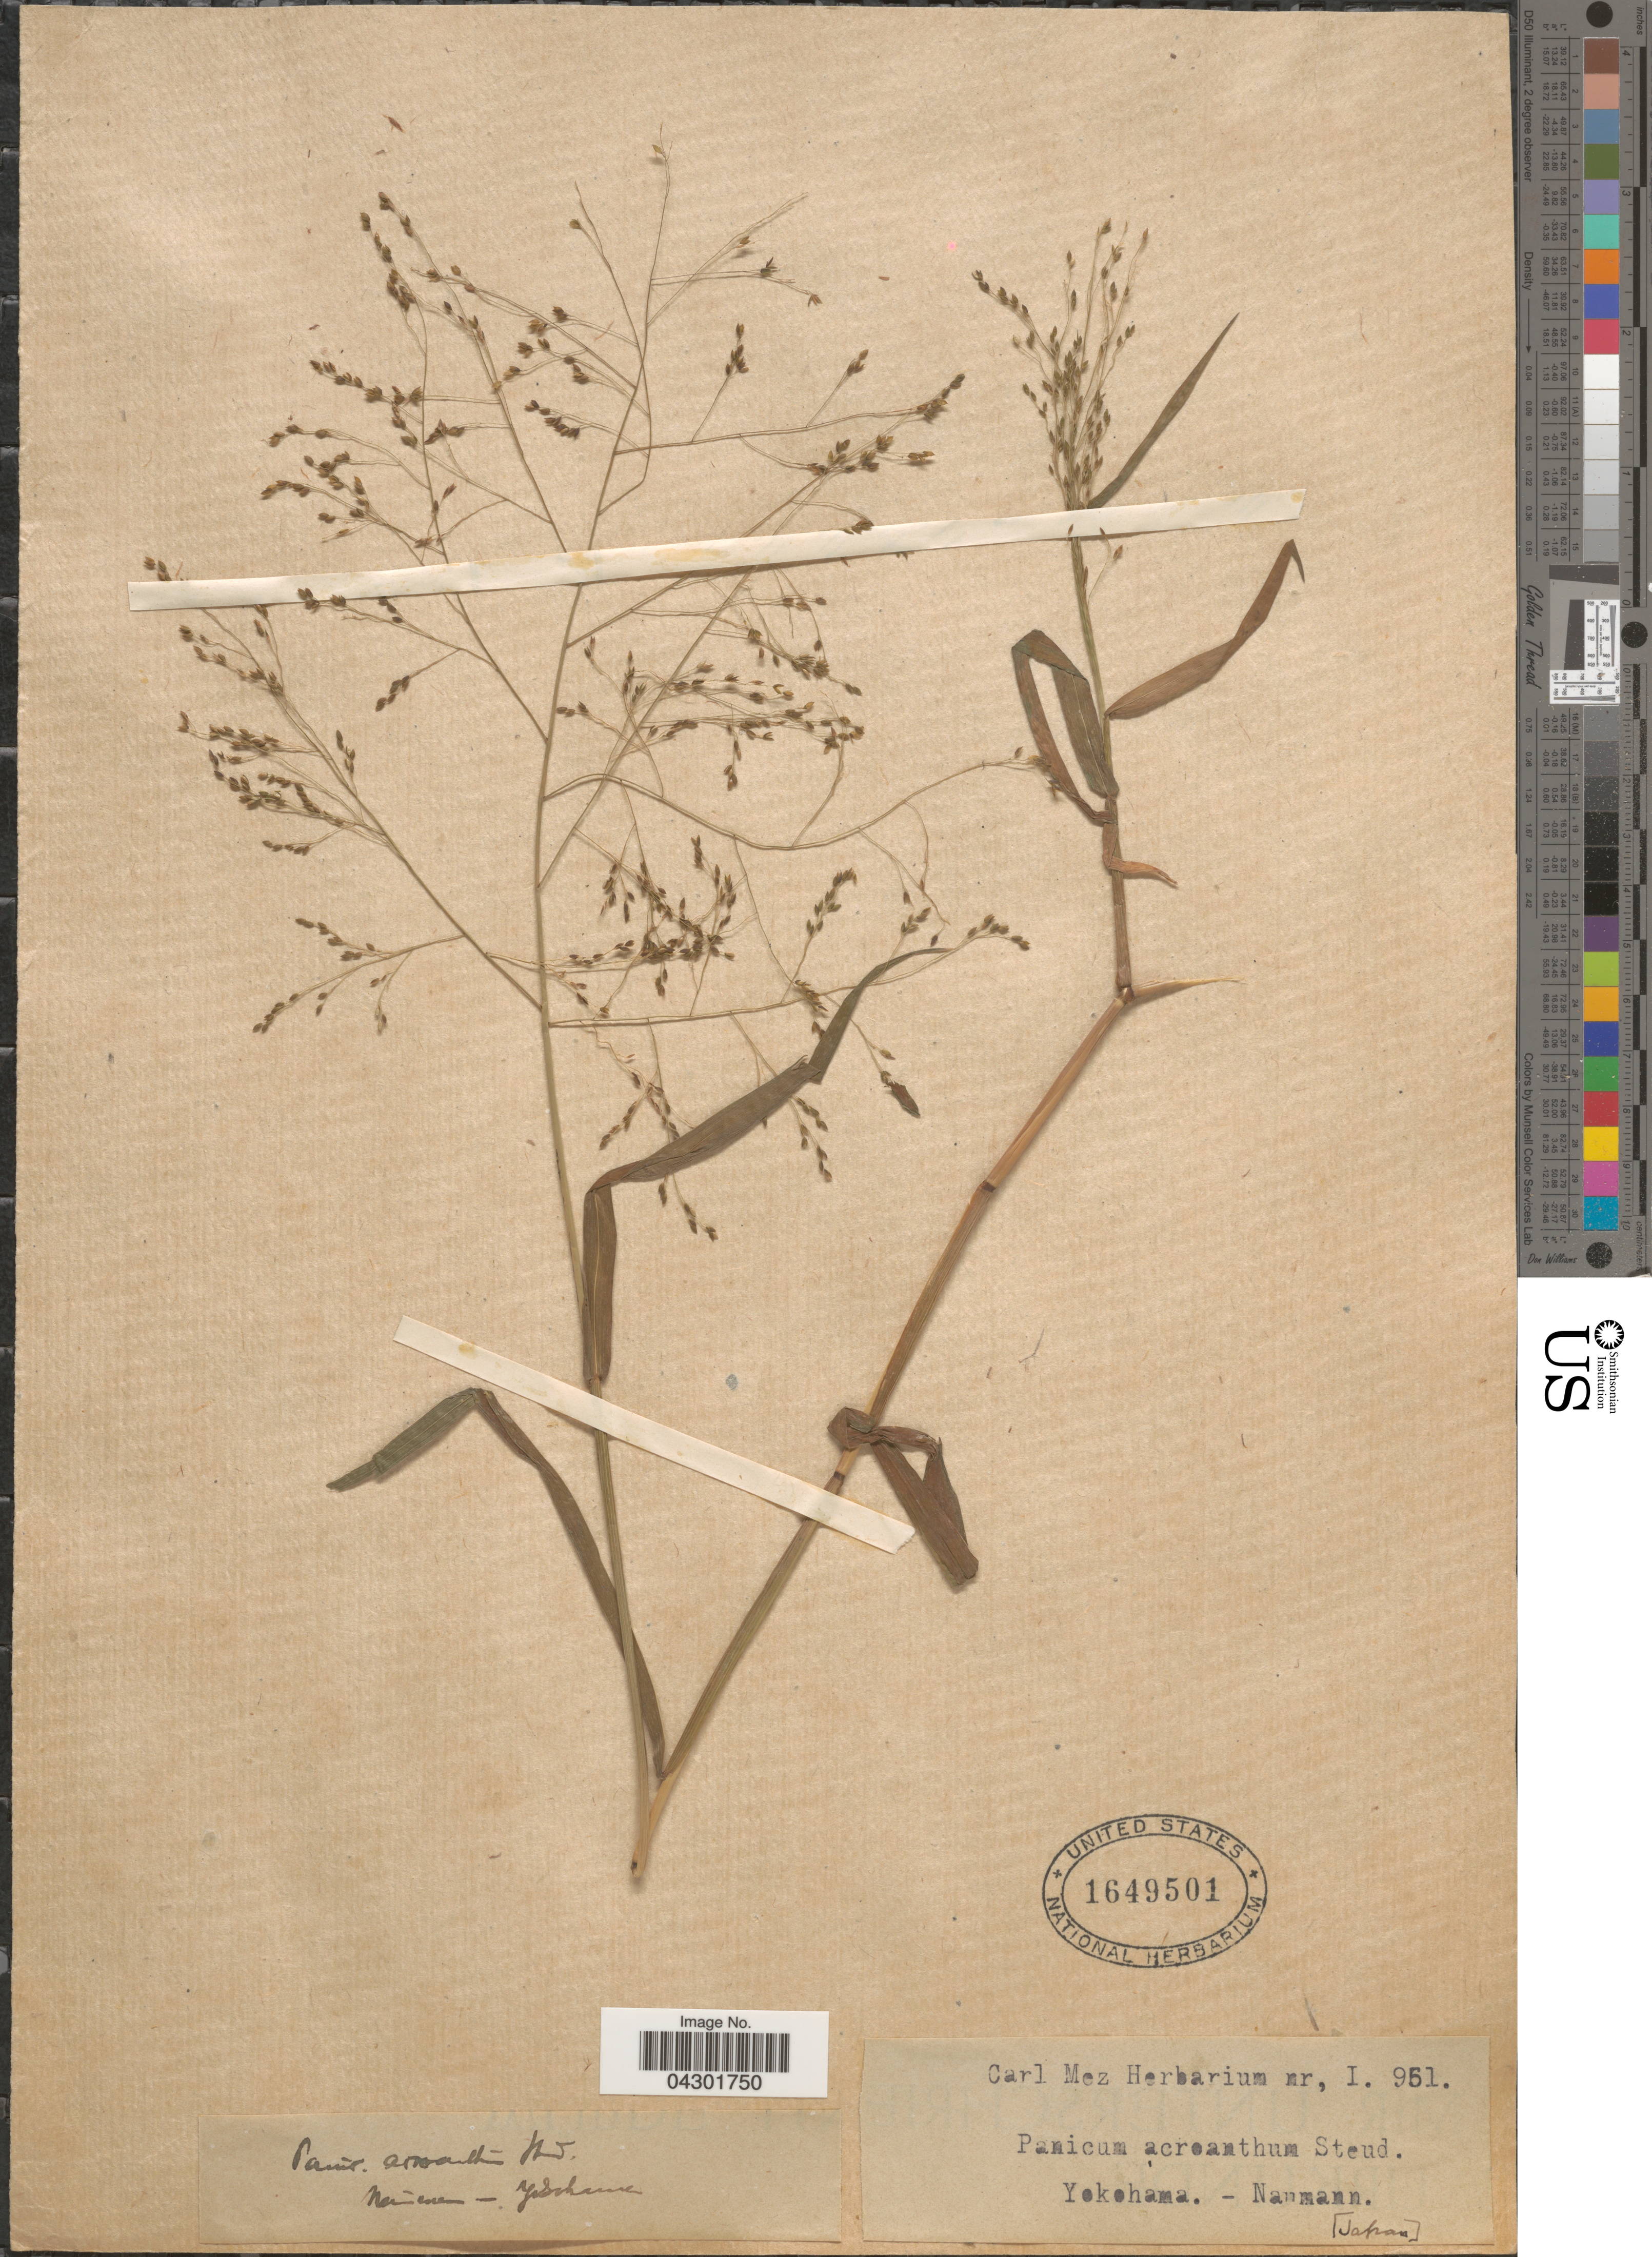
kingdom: Plantae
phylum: Tracheophyta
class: Liliopsida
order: Poales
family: Poaceae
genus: Panicum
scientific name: Panicum bisulcatum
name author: Thunb.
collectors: -. Naumann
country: Japan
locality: [illegible text] - Yokohama.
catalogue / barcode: US 1649501